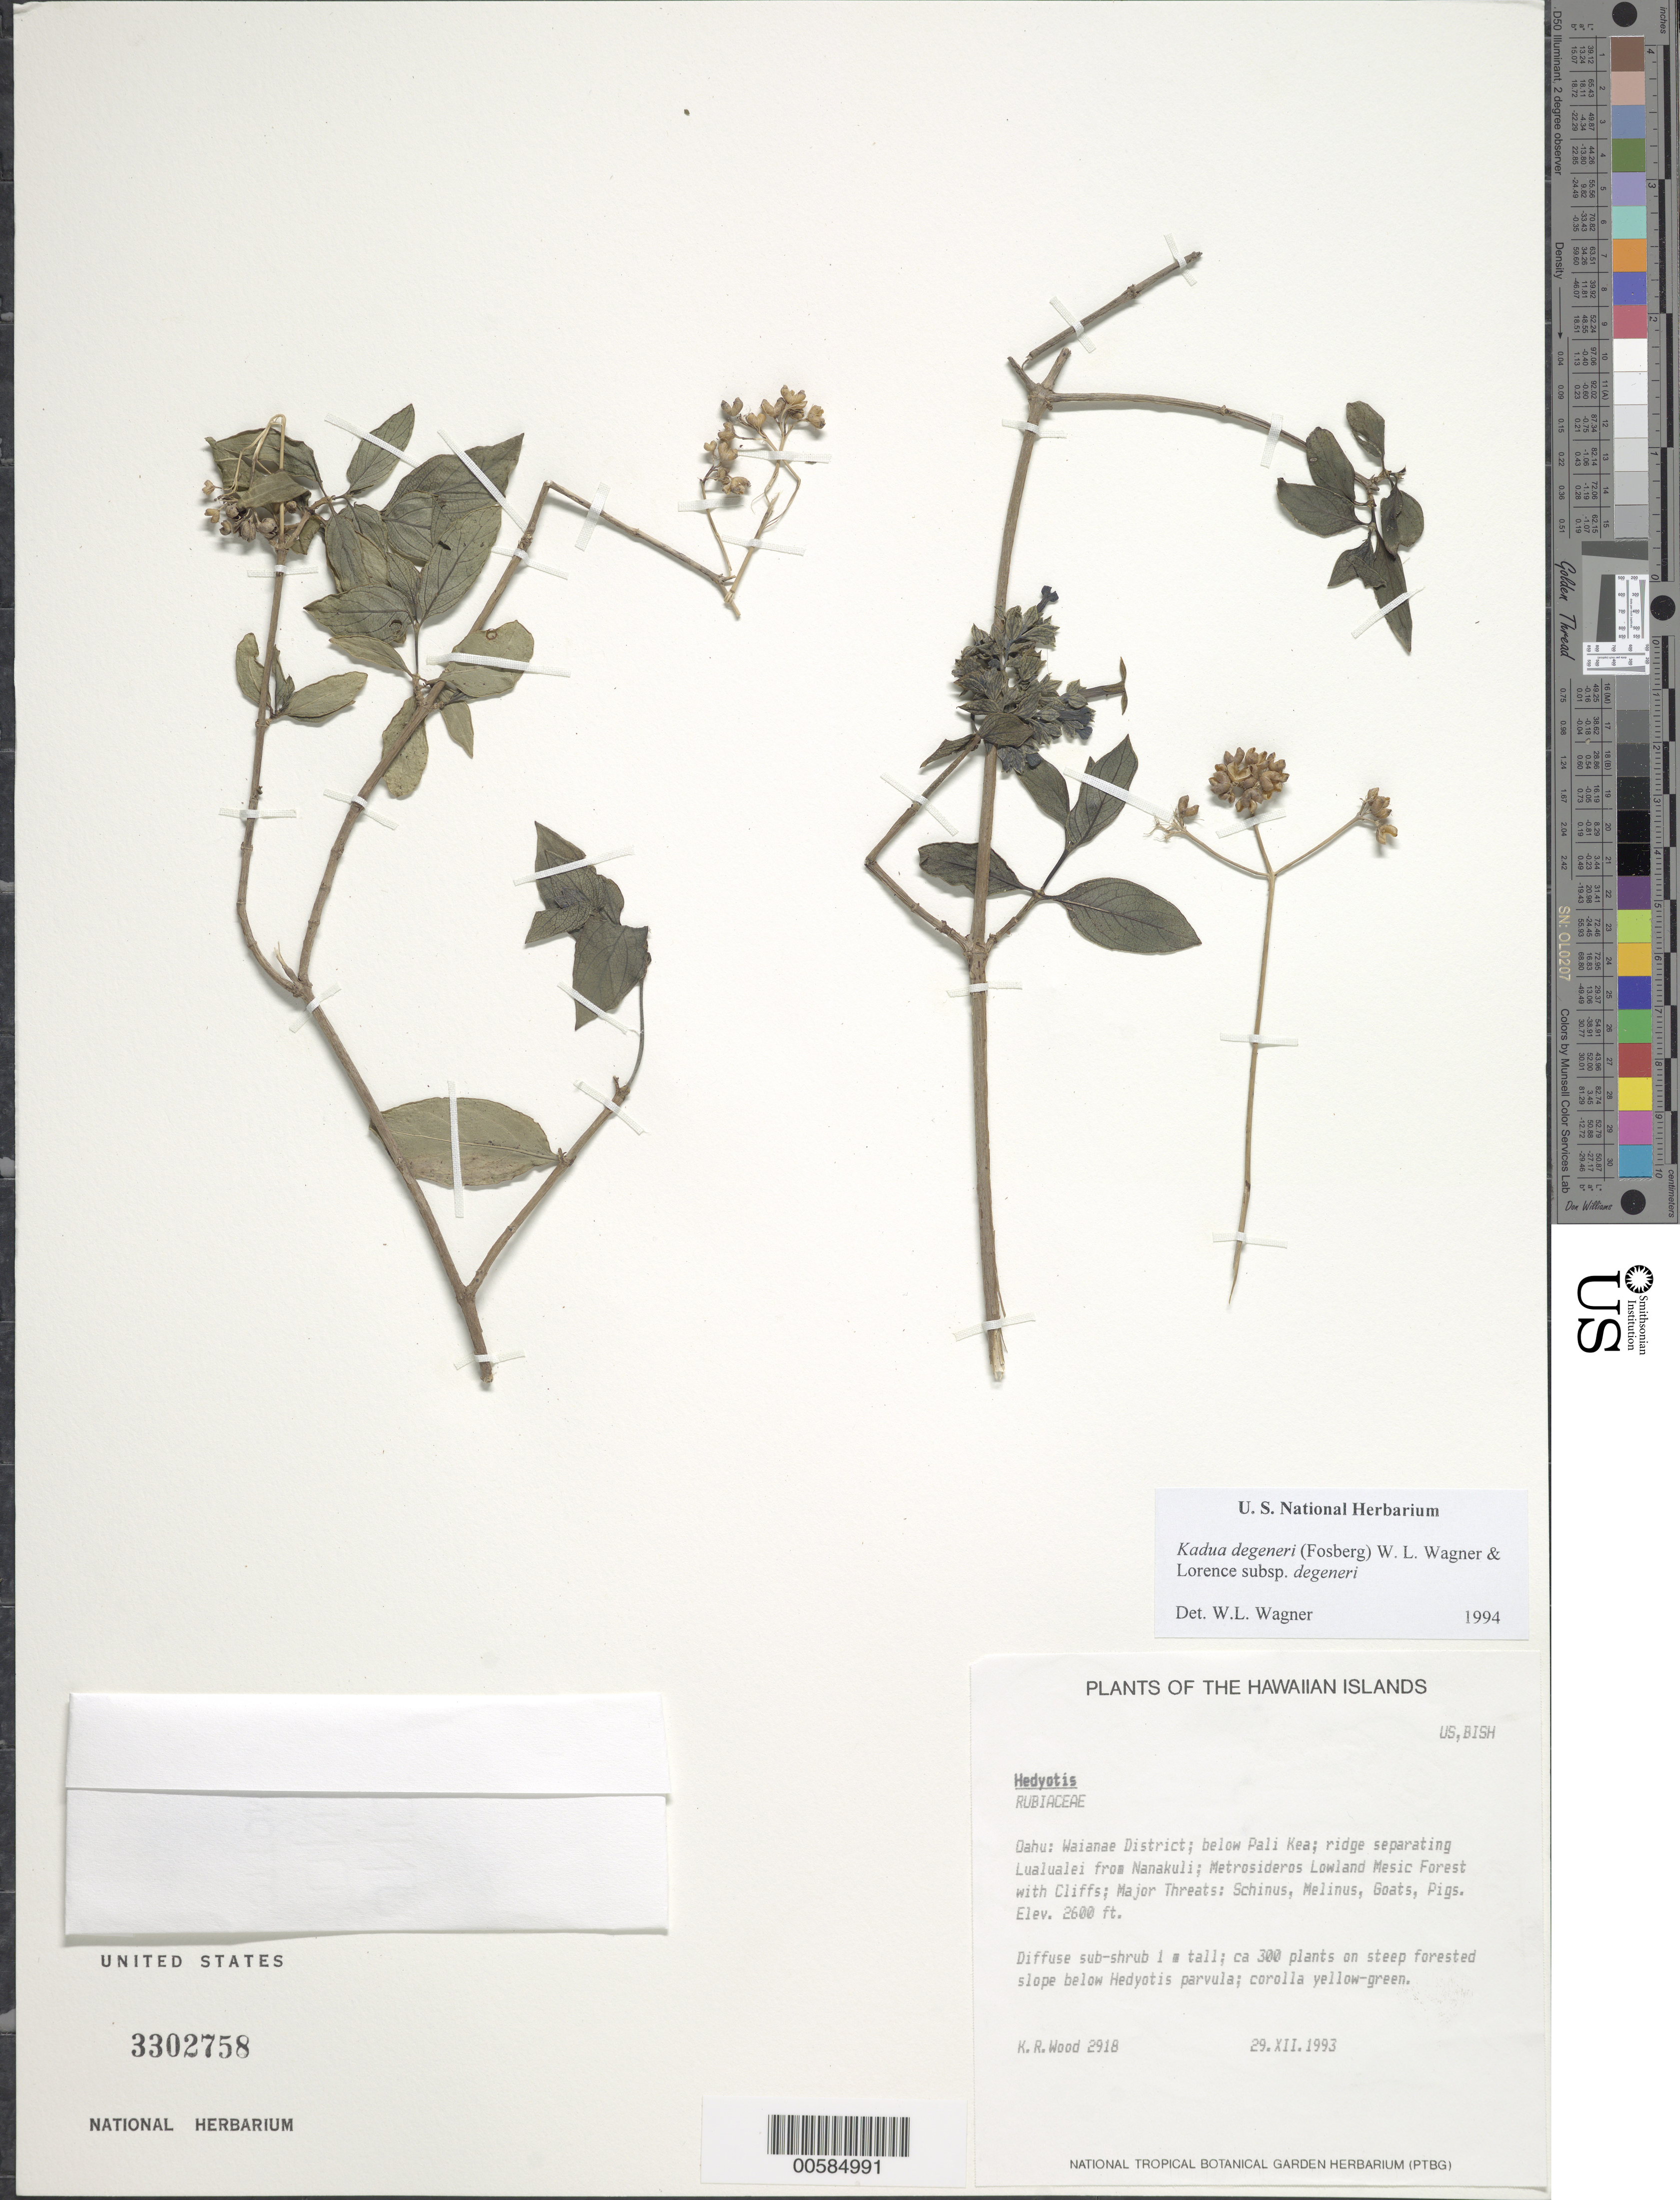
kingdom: Plantae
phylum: Tracheophyta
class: Magnoliopsida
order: Gentianales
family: Rubiaceae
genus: Kadua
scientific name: Kadua degeneri subsp. degeneri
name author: (Fosberg) W.L. Wagner & Lorence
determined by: Wagner, W. L., (BOT), Smithsonian Institution - National Museum of Natural History (UNITED STATES)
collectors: K. R. Wood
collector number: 2918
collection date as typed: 29 Dec 1993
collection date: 1993-12-29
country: United States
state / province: Hawaii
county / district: Honolulu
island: Oahu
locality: Waianae Dist; below Pali Kea; ridge separating Lualualei from Nanakuli.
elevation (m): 792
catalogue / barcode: US 3302758